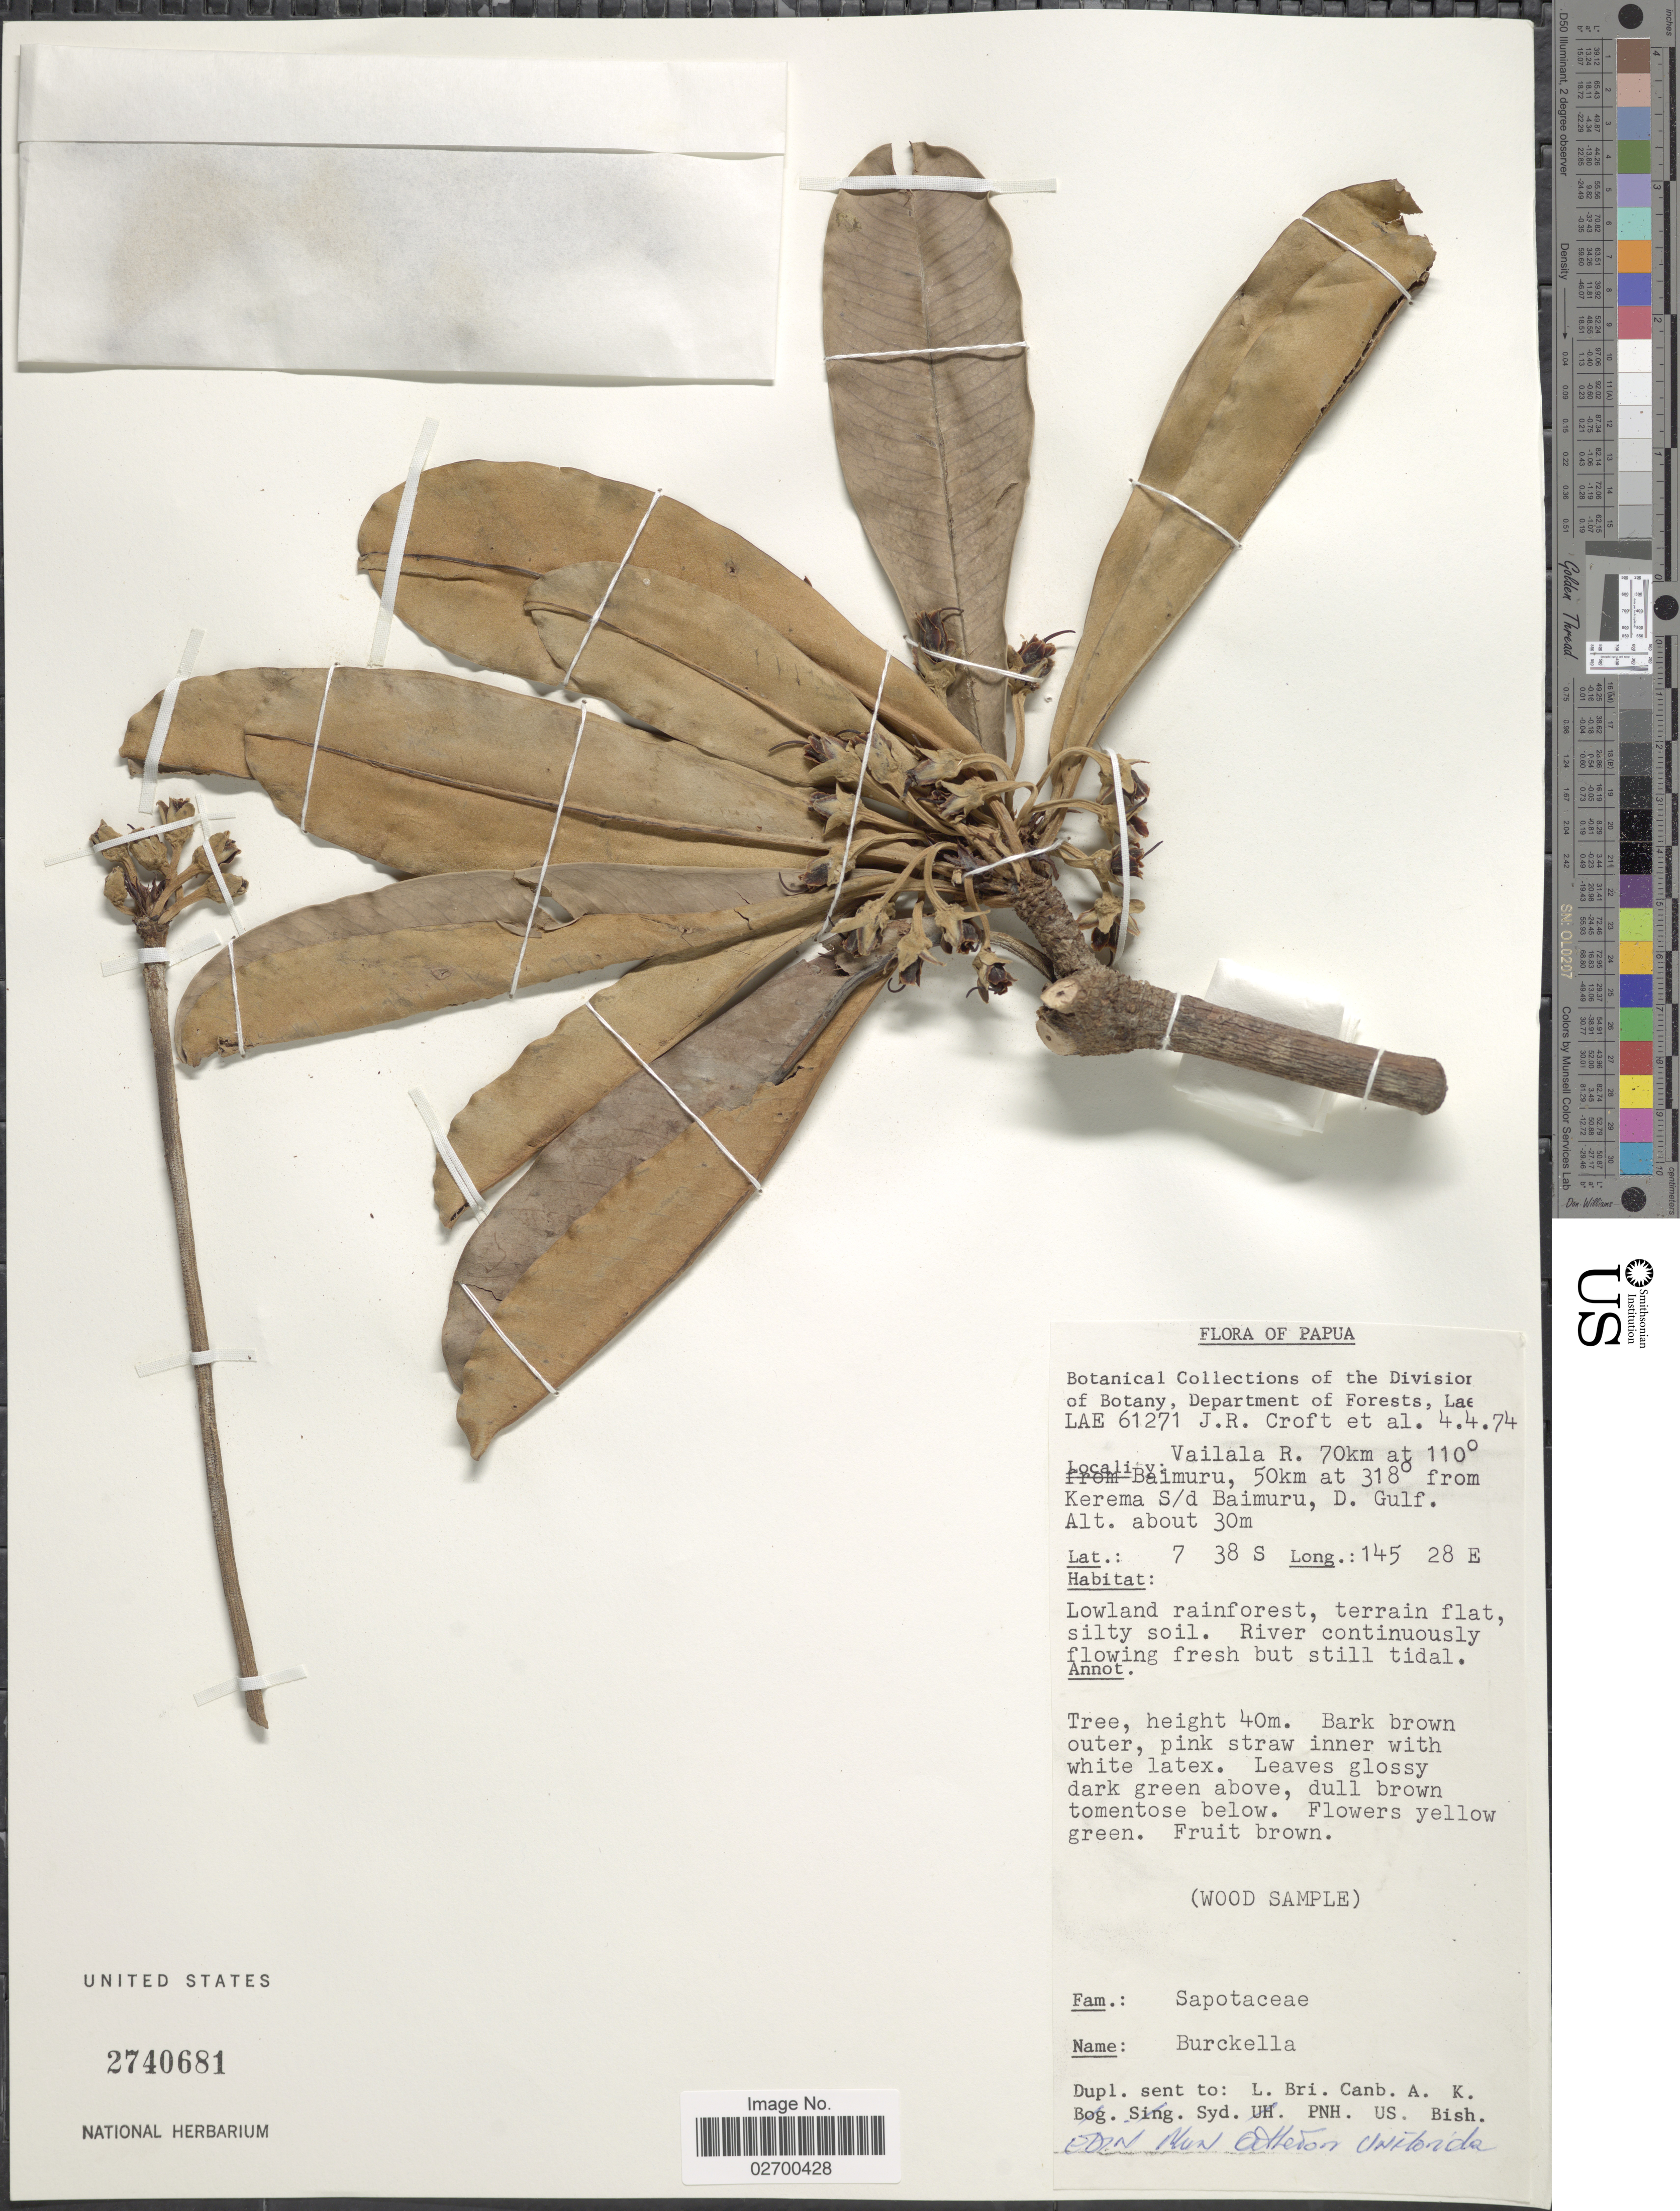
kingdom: Plantae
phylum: Tracheophyta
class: Magnoliopsida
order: Ericales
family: Sapotaceae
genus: Burckella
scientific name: Burckella sp.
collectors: J. R. Croft & et al.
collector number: LAE61271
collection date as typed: Transcribed d/m/y: 4/4/74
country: Papua New Guinea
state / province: Gulf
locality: Vailala R. 70km at 110° from Baimuru, 50km at 318° from Kerema S/d Baimuru, D. Gulf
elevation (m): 30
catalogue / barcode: US 2740681